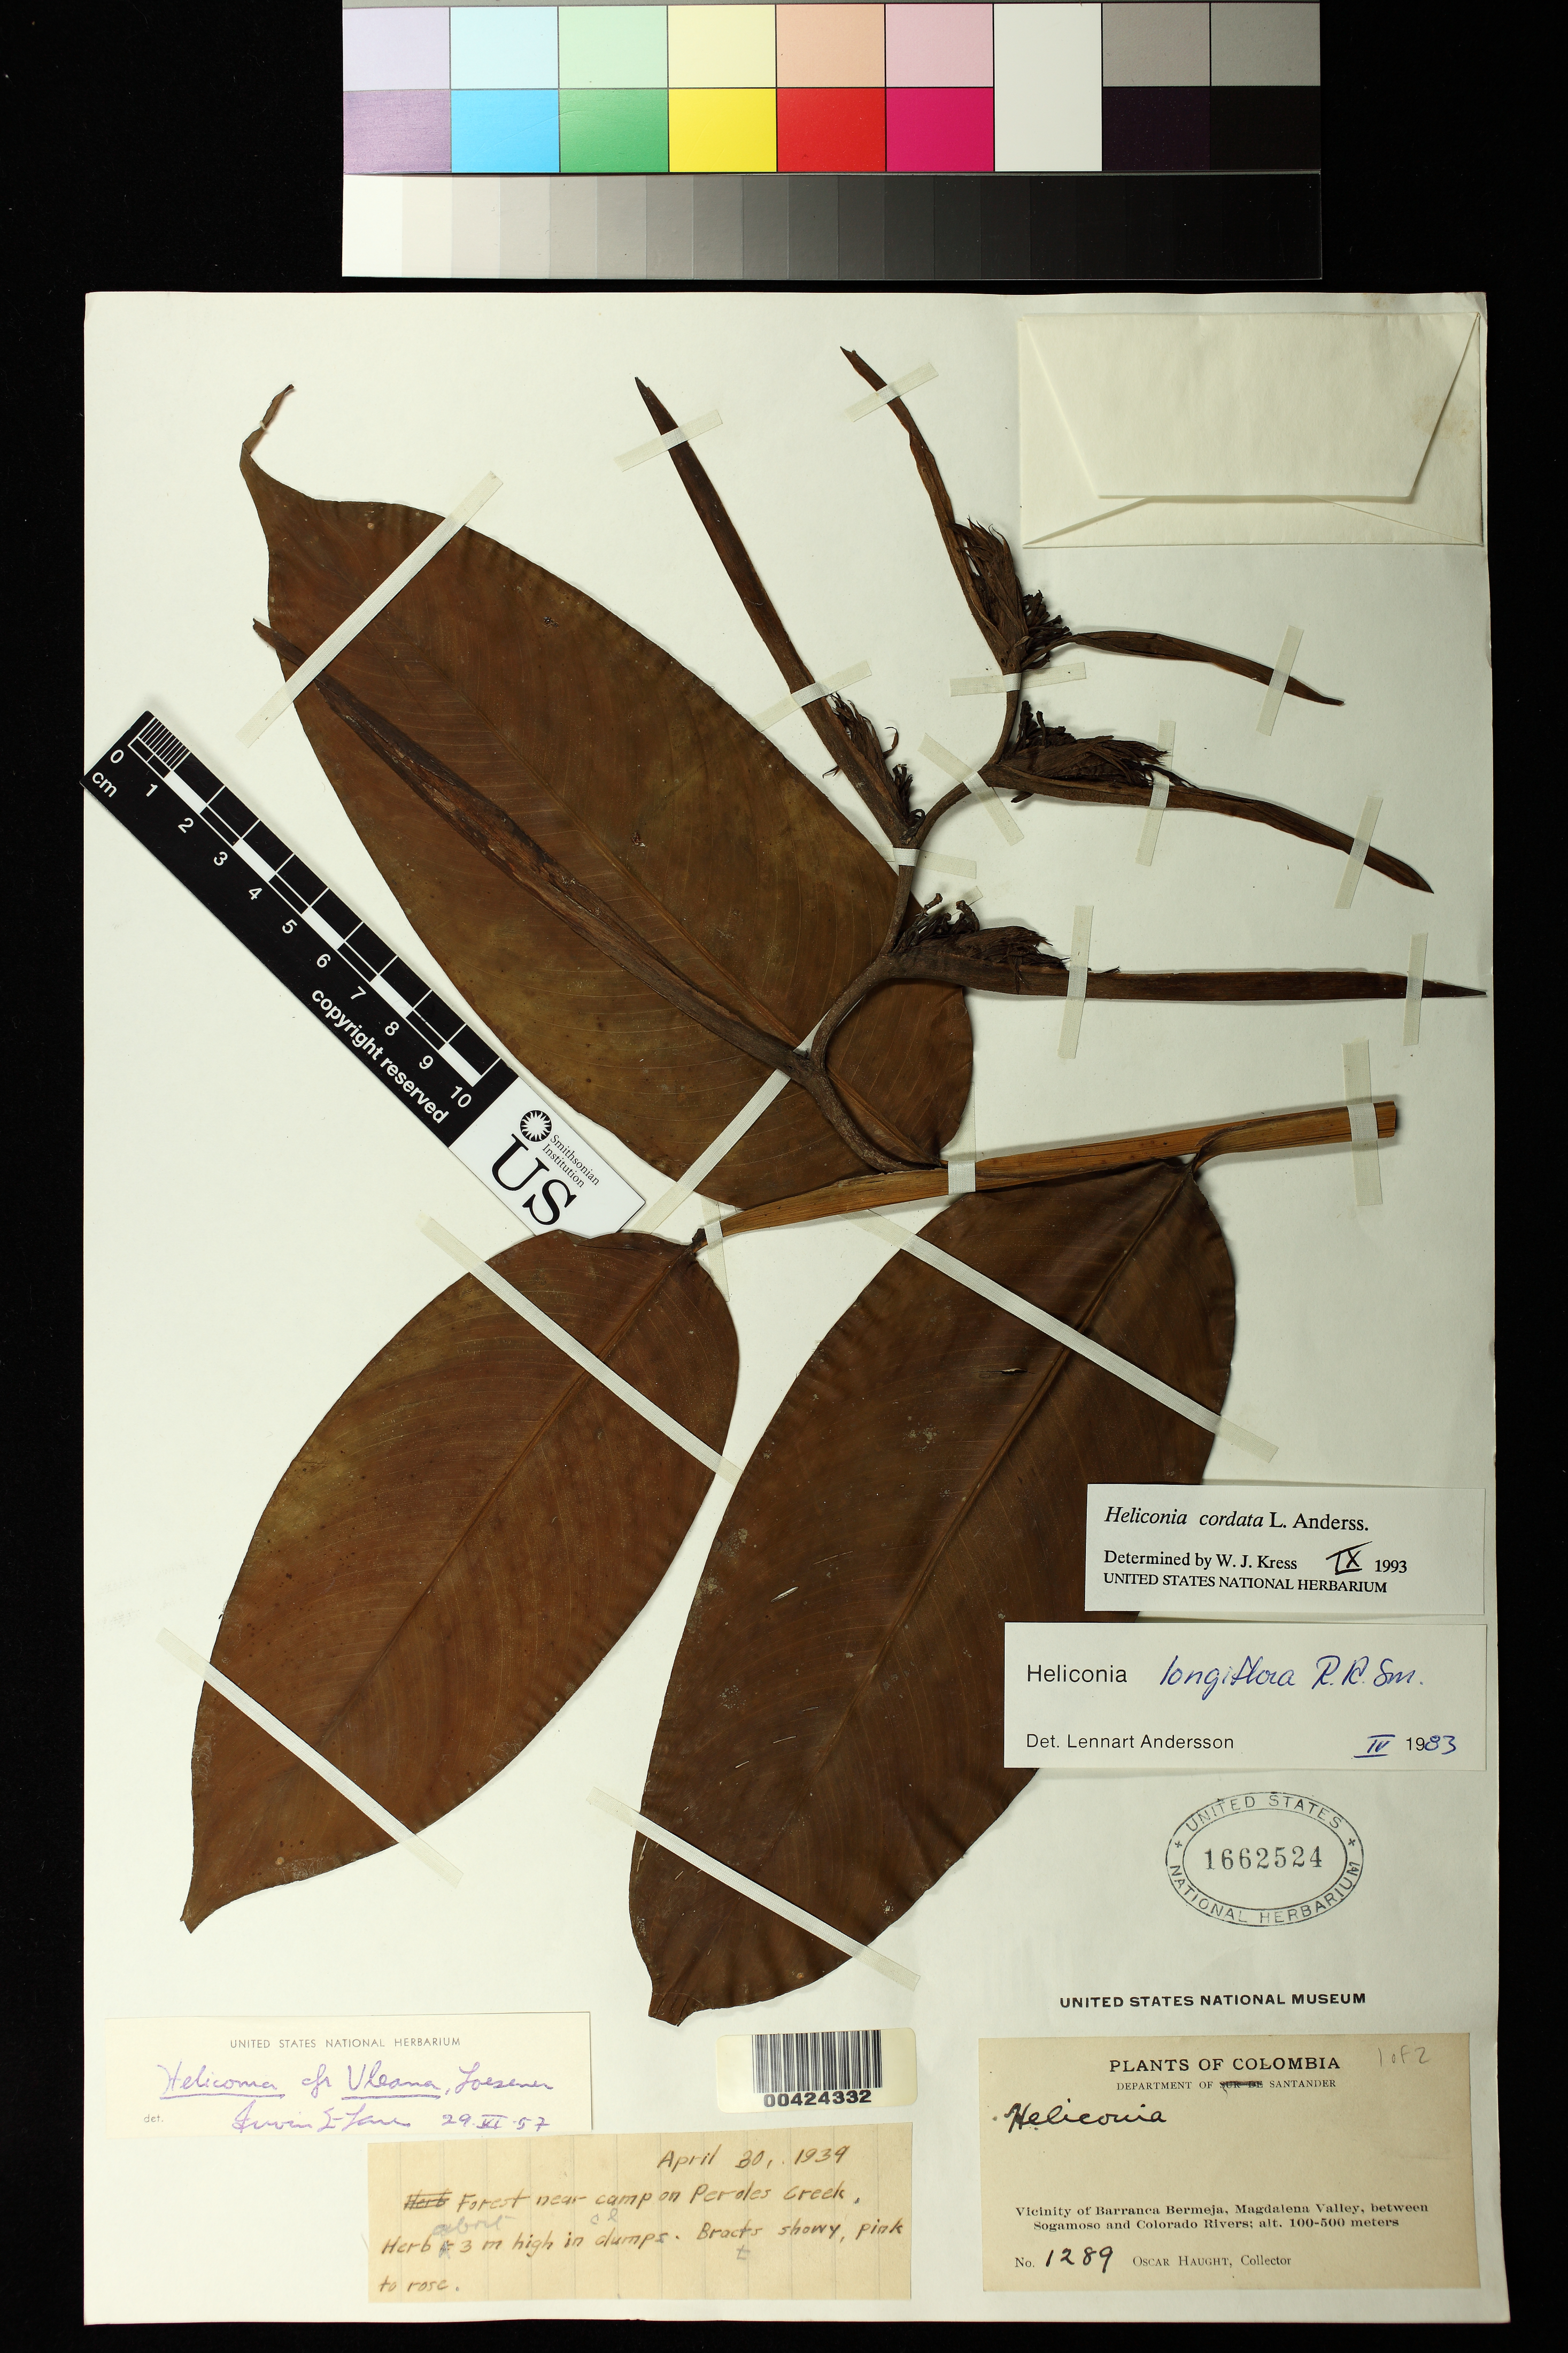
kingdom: Plantae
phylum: Tracheophyta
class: Liliopsida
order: Zingiberales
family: Heliconiaceae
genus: Heliconia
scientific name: Heliconia cordata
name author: L. Andersson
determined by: Kress, W. J., (US), Smithsonian Institution - National Museum of Natural History (UNITED STATES)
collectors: O. L. Haught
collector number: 1289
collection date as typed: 30 Apr 1939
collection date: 1939-04-30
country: Colombia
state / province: Santander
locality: Peroles Creek; vicinity of Barrancabermeja; Magdalena Valley, between Sogamoso and Colorado Rivers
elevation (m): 100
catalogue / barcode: US 1662524